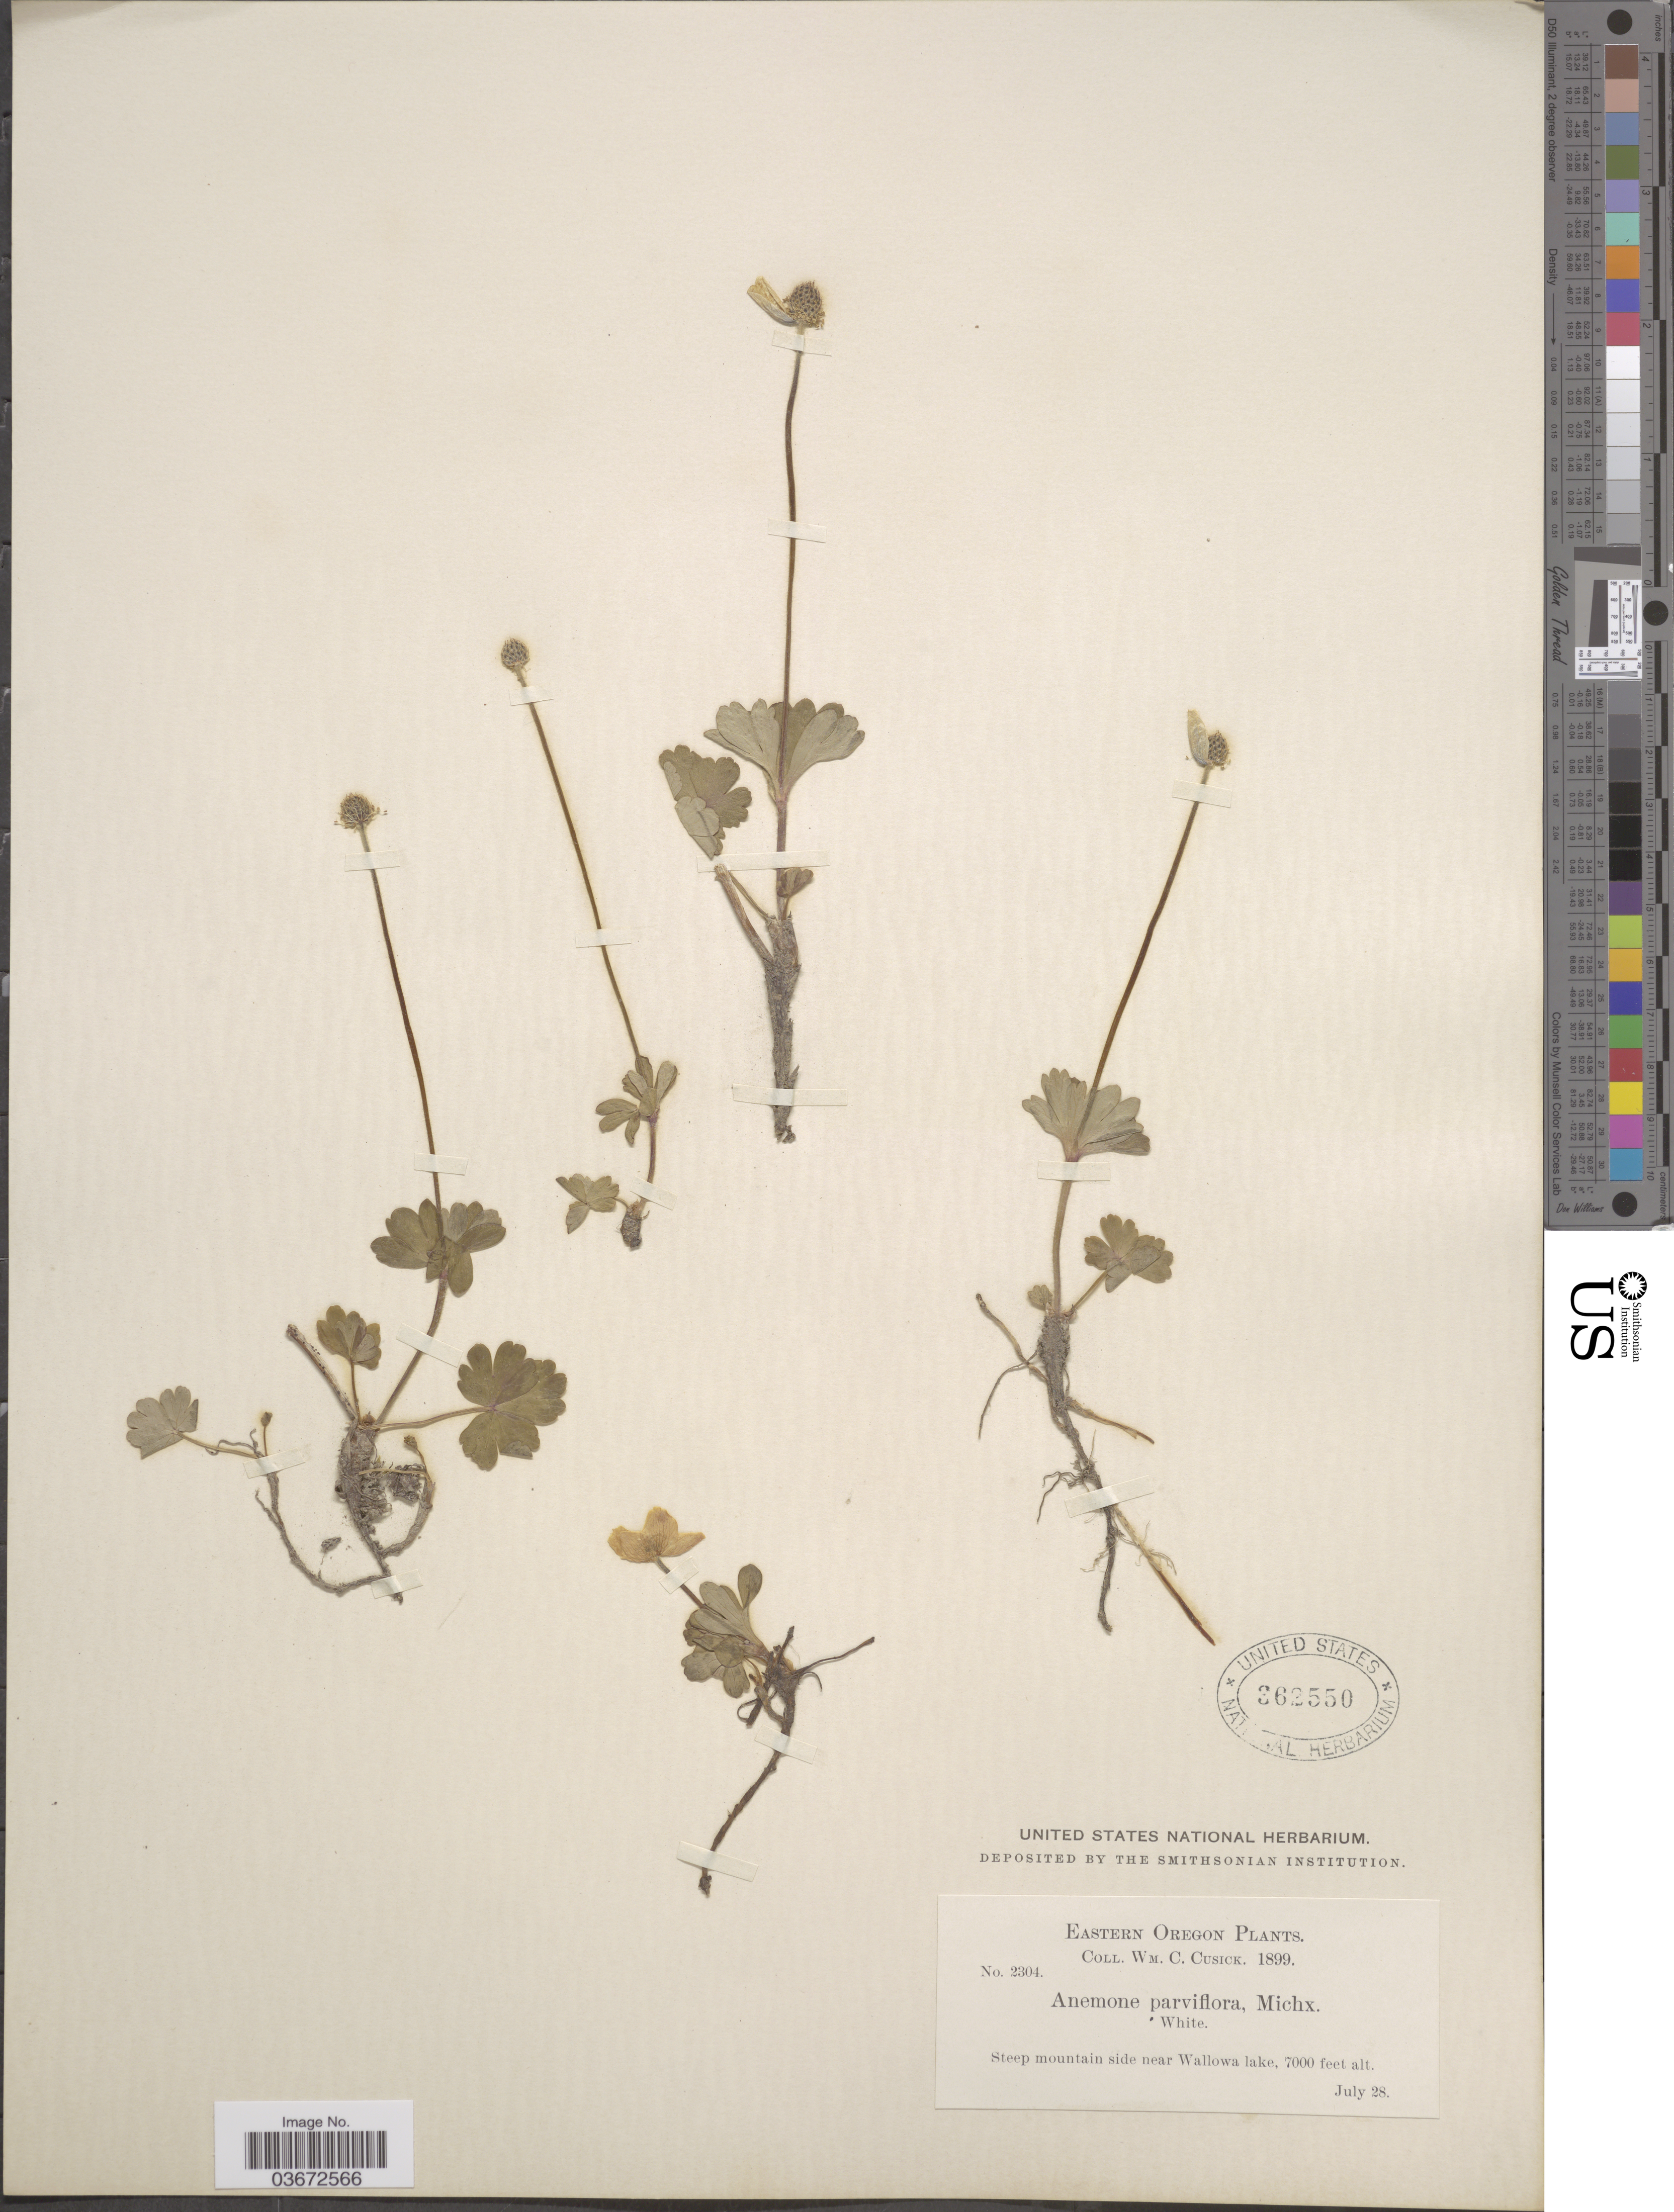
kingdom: Plantae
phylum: Tracheophyta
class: Magnoliopsida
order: Ranunculales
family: Ranunculaceae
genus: Anemone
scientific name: Anemone parviflora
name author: Michx.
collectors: W. C. Cusick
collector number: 2304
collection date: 1899-07-28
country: United States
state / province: Oregon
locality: Eastern Oregon. Steep mountain side near Wallowa lake.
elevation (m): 2134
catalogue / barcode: US 362550